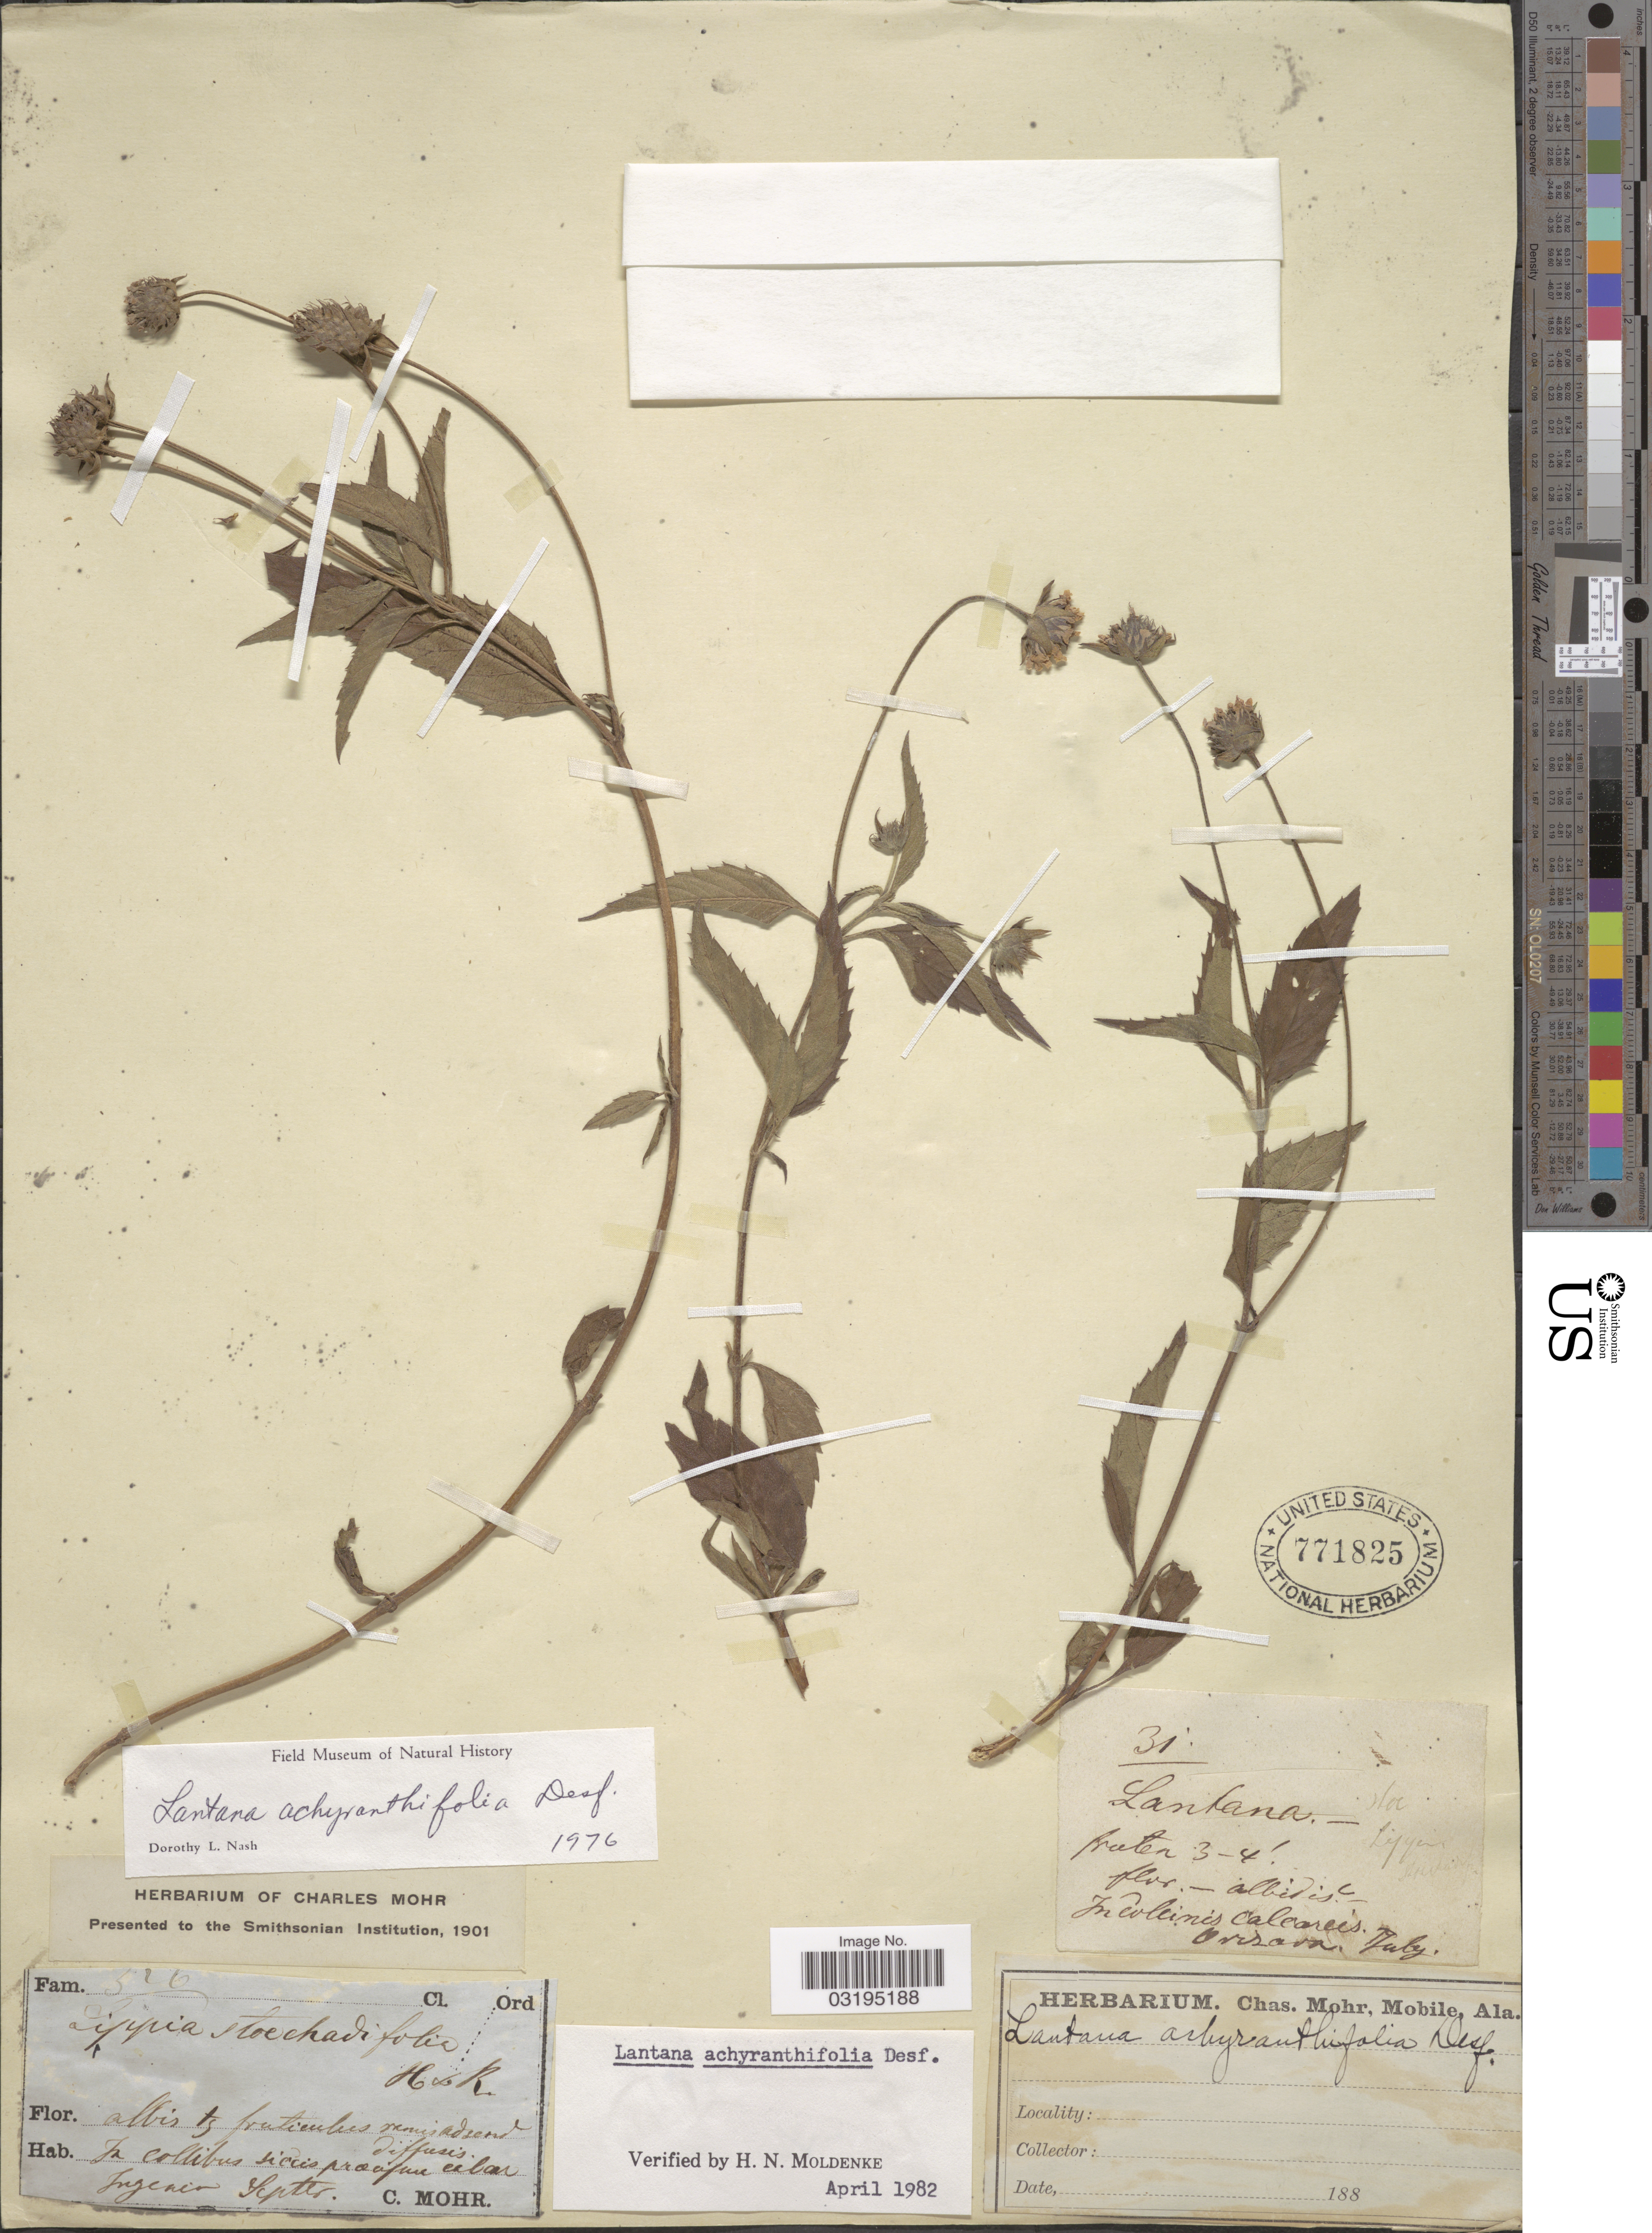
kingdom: Plantae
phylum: Tracheophyta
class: Magnoliopsida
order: Lamiales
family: Verbenaceae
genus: Lantana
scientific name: Lantana achyranthifolia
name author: Desf.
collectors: Mohr, C. T. (herbarium)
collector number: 526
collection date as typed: Septer. 188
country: Mexico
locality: Orizava.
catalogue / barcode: US 771825